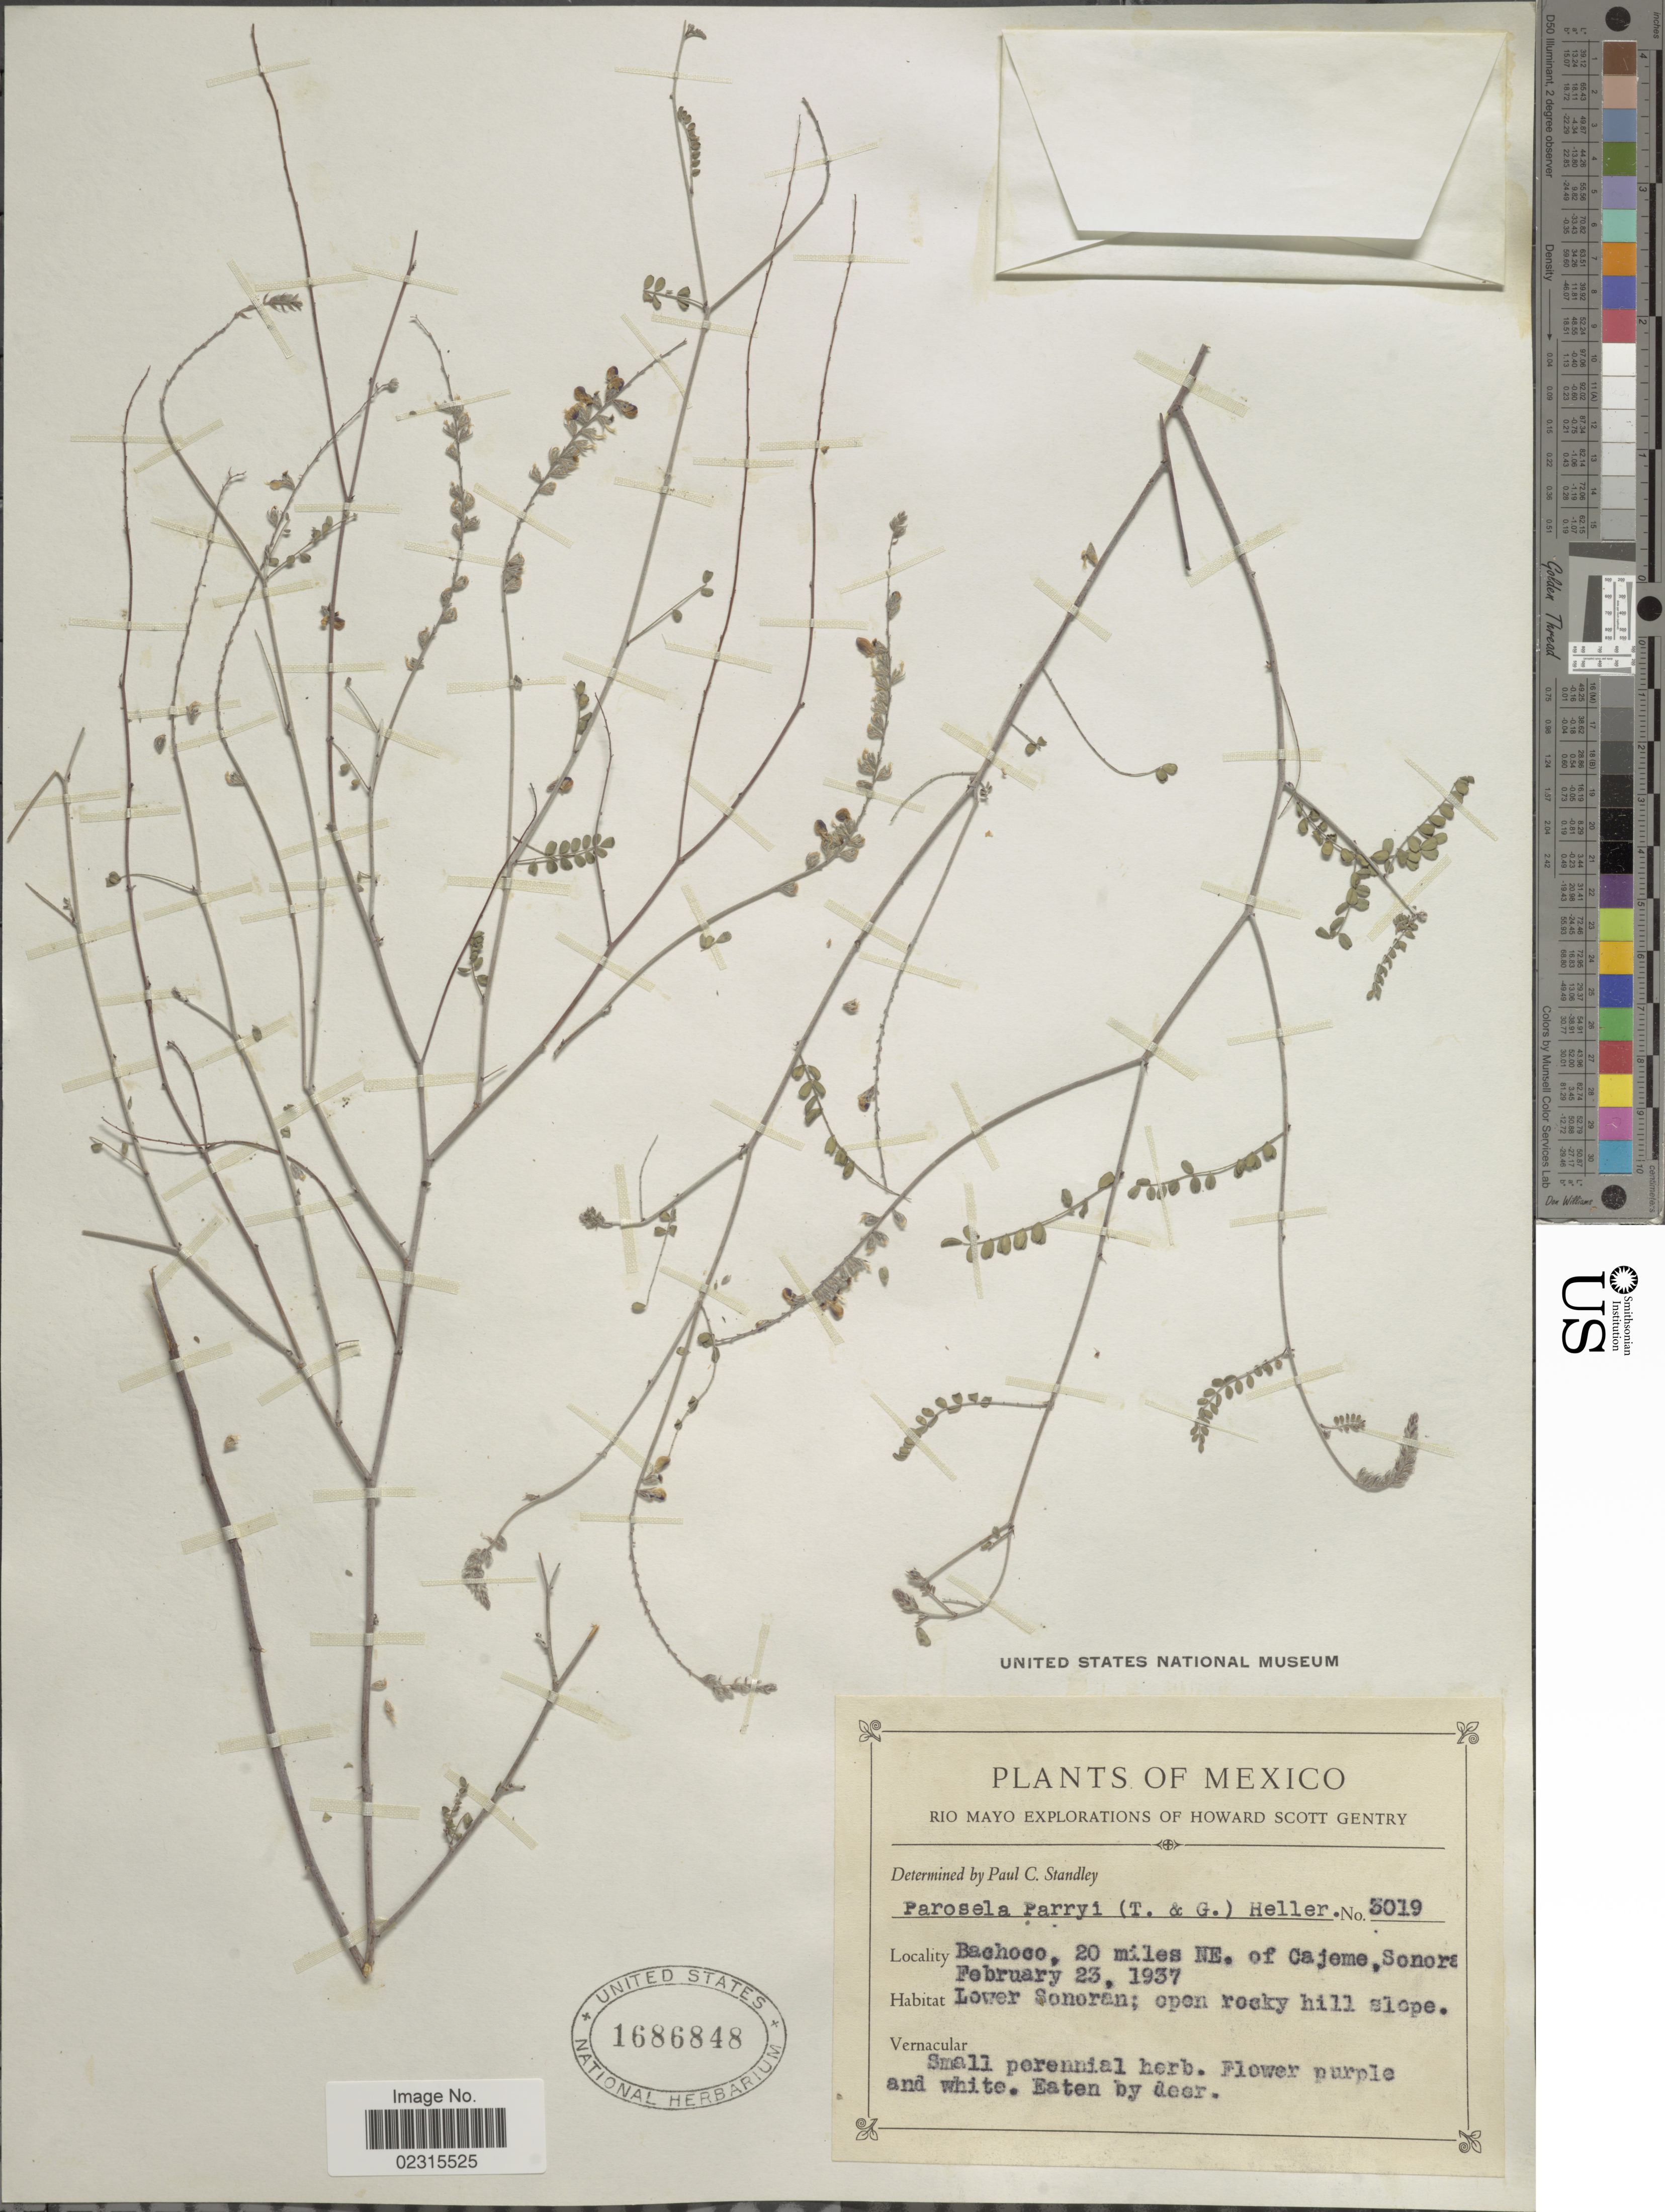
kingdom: Plantae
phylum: Tracheophyta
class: Magnoliopsida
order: Fabales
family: Fabaceae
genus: Marina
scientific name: Marina parryi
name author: (Torr. & A. Gray) Barneby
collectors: P. C. Standley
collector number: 3019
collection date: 1937-02-23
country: Mexico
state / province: Sonora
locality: Bachoco, 20 miles NE of Cajeme, Lower Sonoran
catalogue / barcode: US 1686848